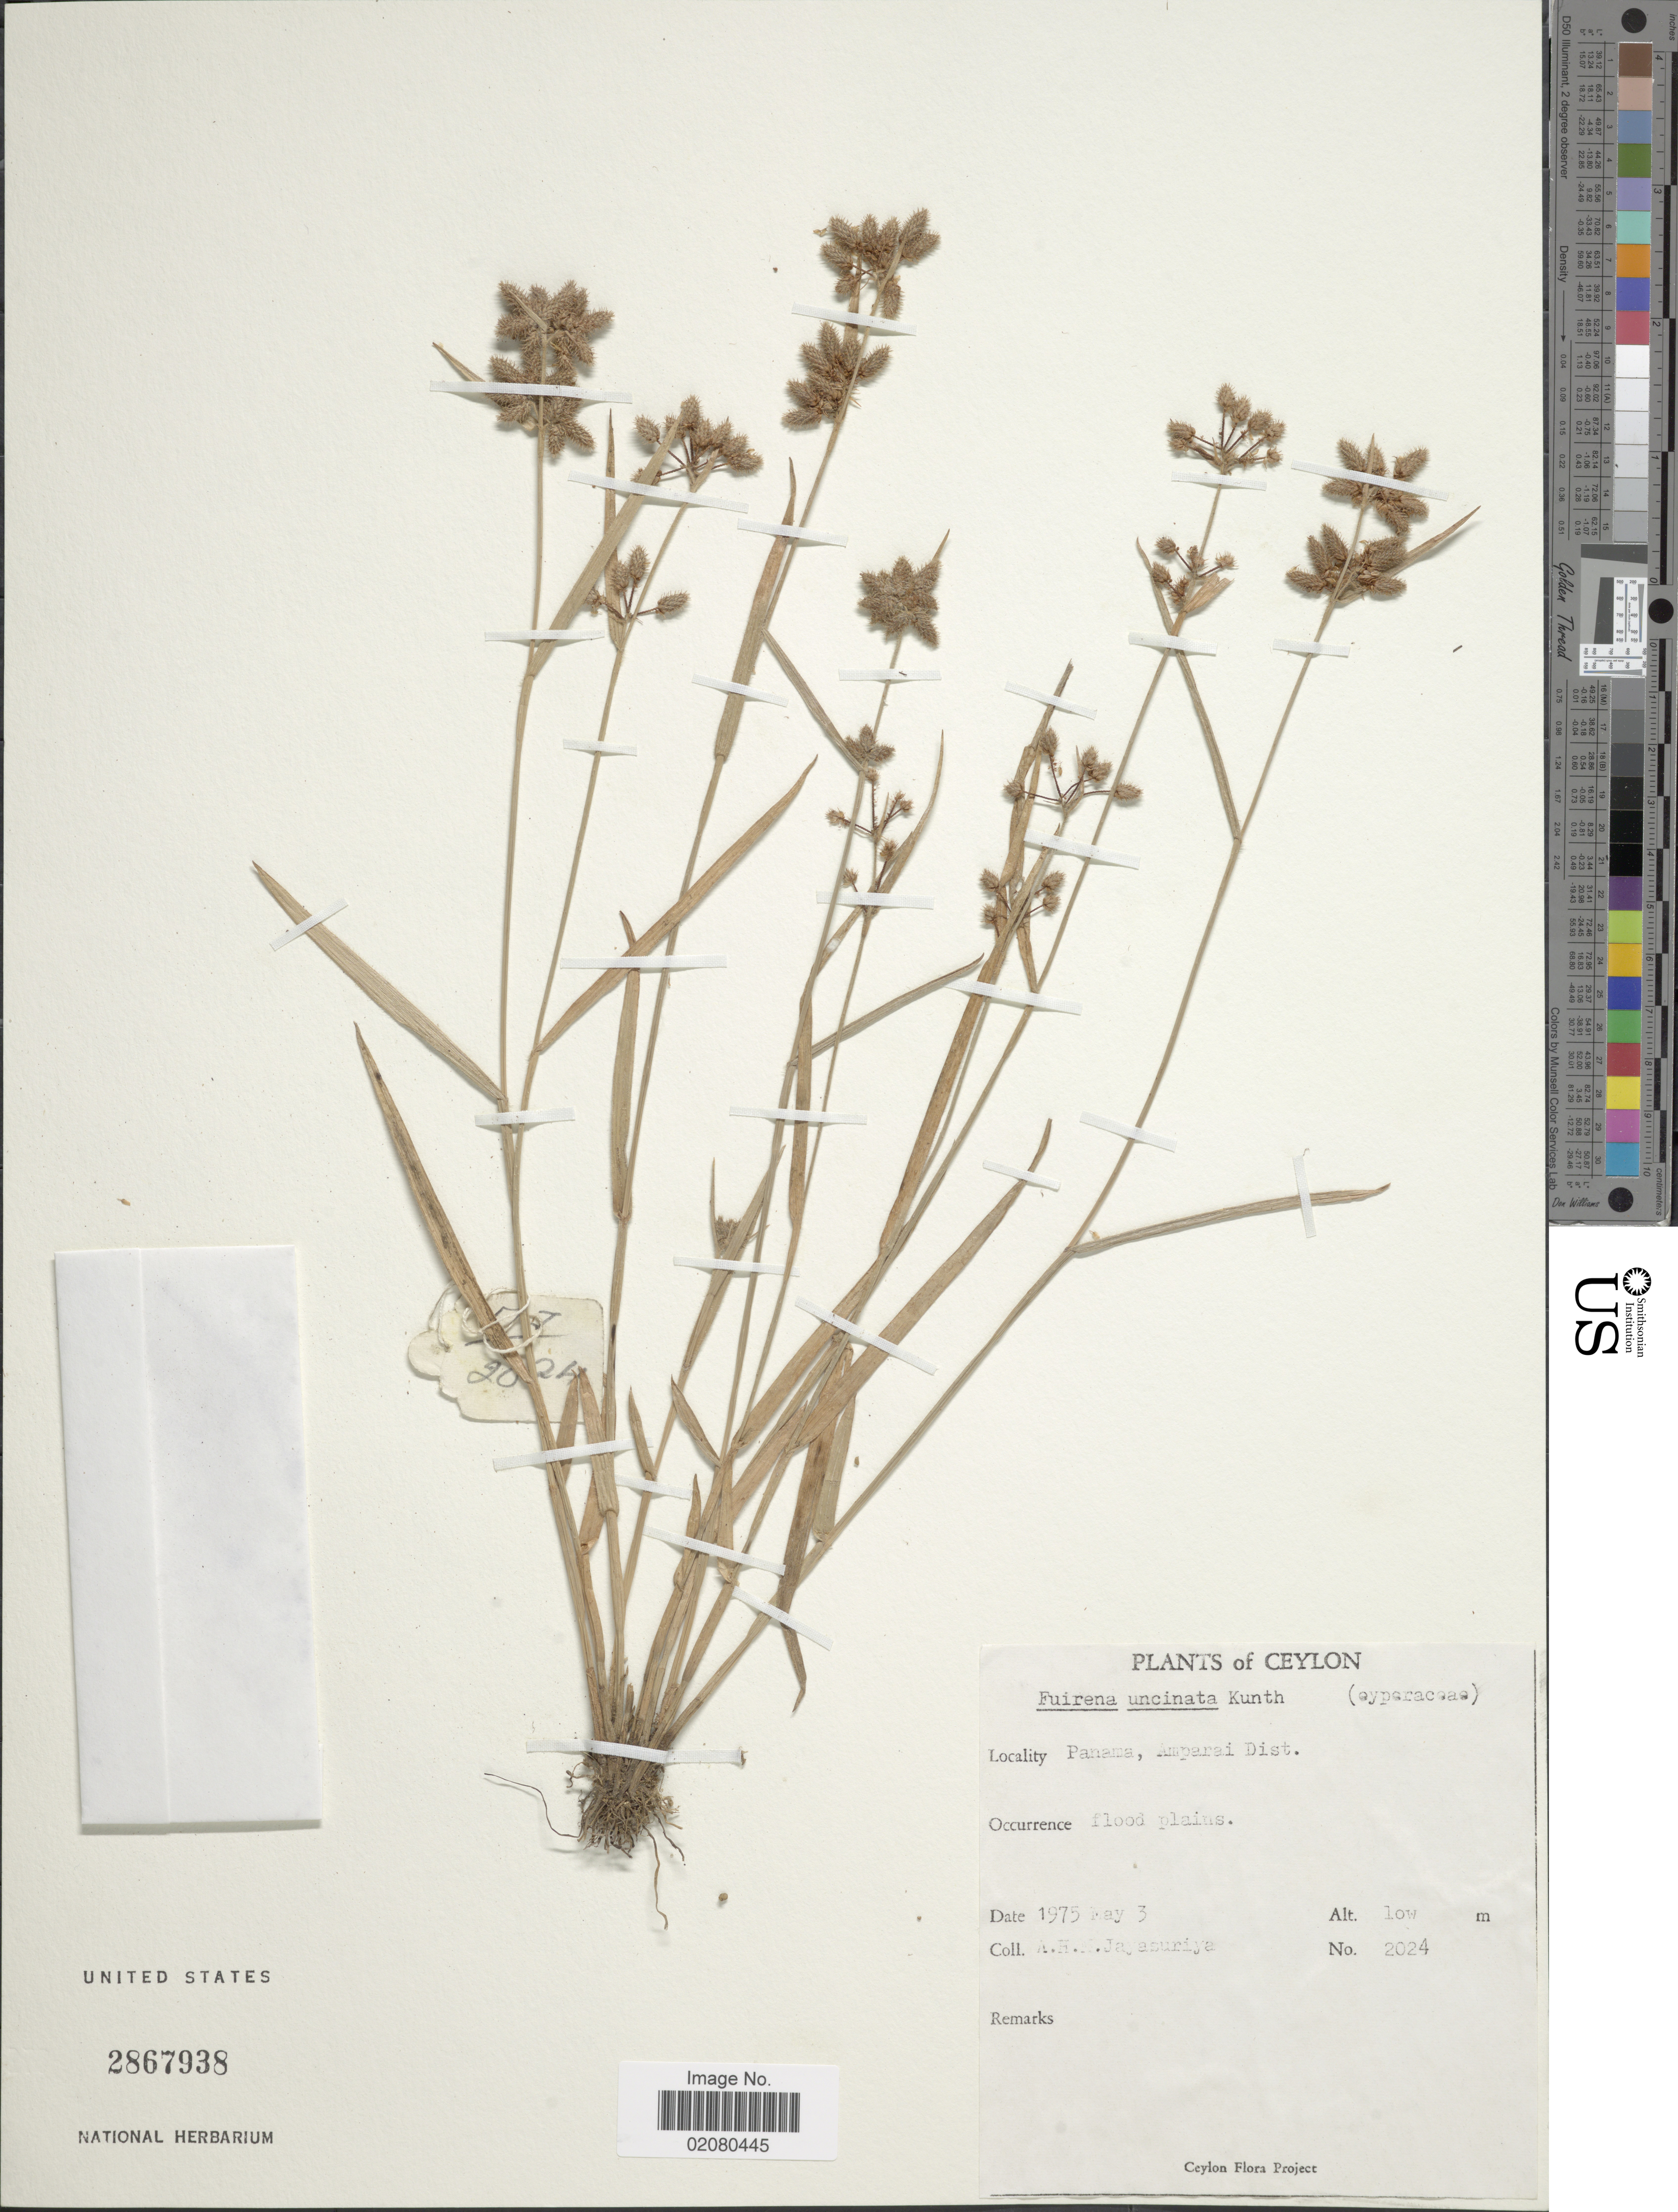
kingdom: Plantae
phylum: Tracheophyta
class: Liliopsida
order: Poales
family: Cyperaceae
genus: Fuirena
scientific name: Fuirena uncinata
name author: (Willd.) Kunth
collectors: A. H. Jayasuriya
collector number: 2024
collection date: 1975-05-03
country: Sri Lanka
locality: Ceylon, Panama, Amparai District.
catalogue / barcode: US 2867938